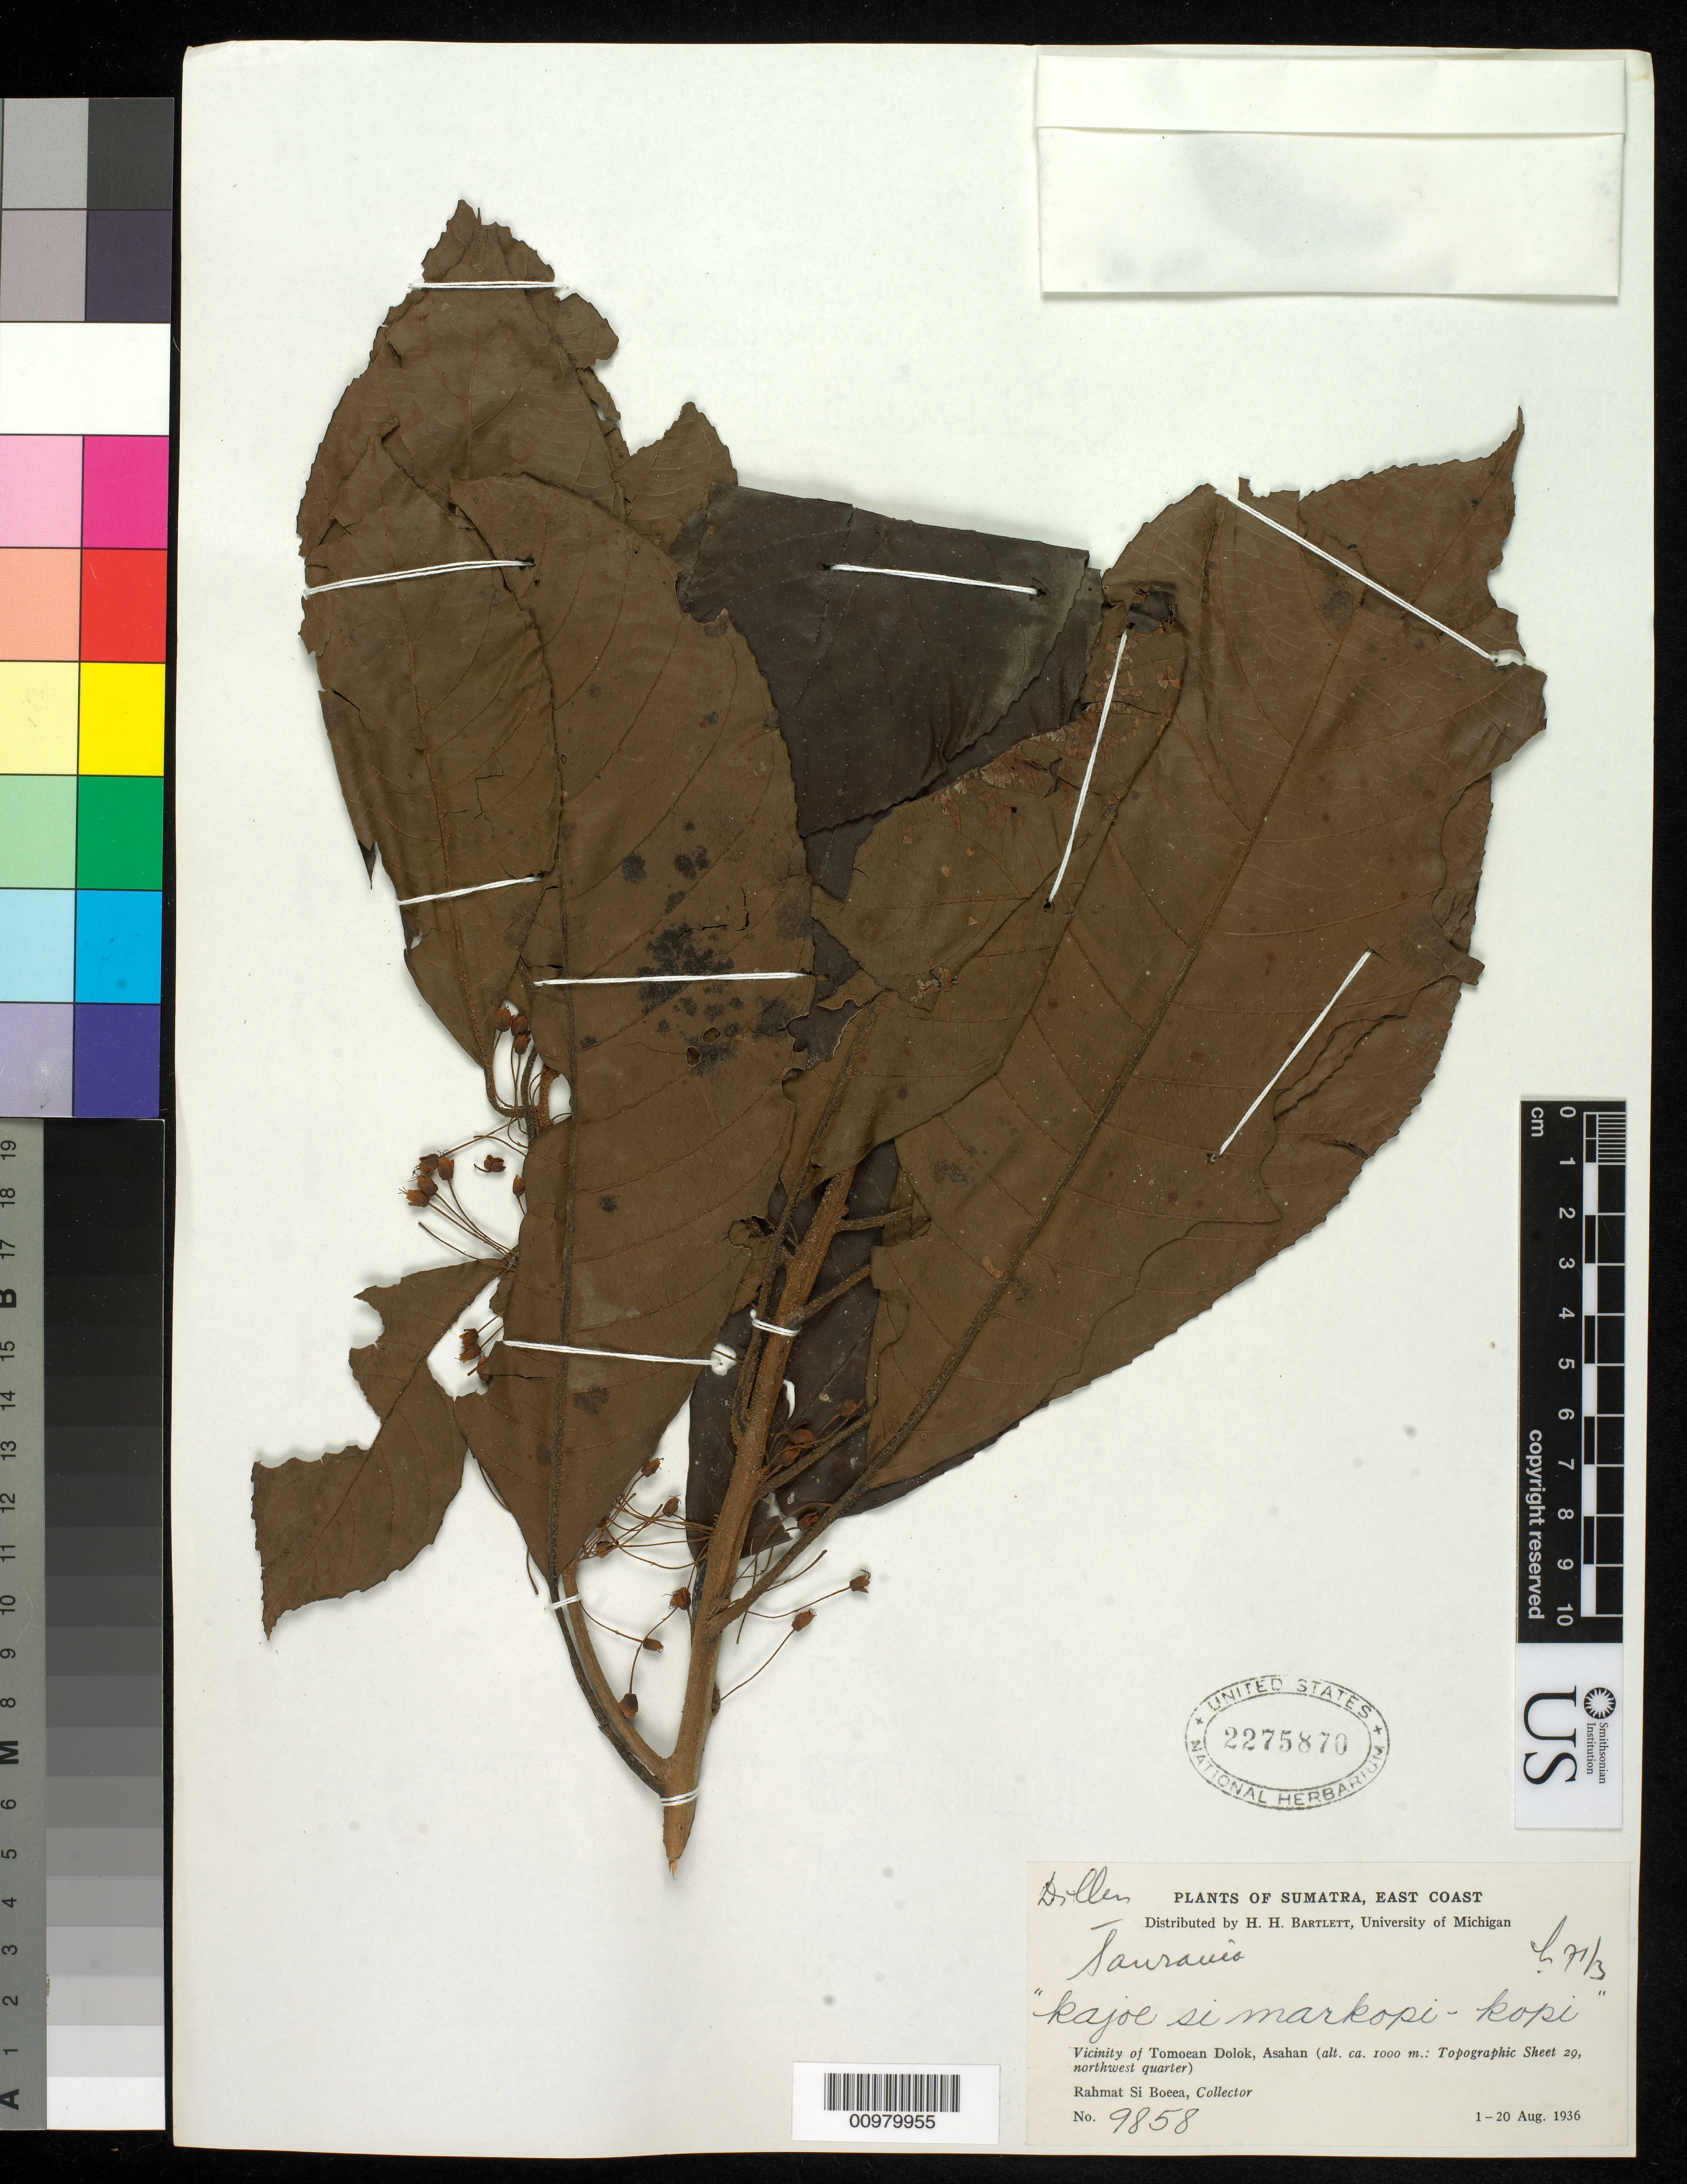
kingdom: Plantae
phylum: Tracheophyta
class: Magnoliopsida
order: Ericales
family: Actinidiaceae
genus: Saurauia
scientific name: Saurauia sp.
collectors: Rahmat Si Boeea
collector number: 9858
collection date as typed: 01 Aug 1936 to 20 Aug 1936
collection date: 1936-08-01/1936-08-20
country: Indonesia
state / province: Sumatra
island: Sumatra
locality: Vicinity of Tomoean Dolok, Asahan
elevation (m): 1000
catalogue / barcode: US 2275870